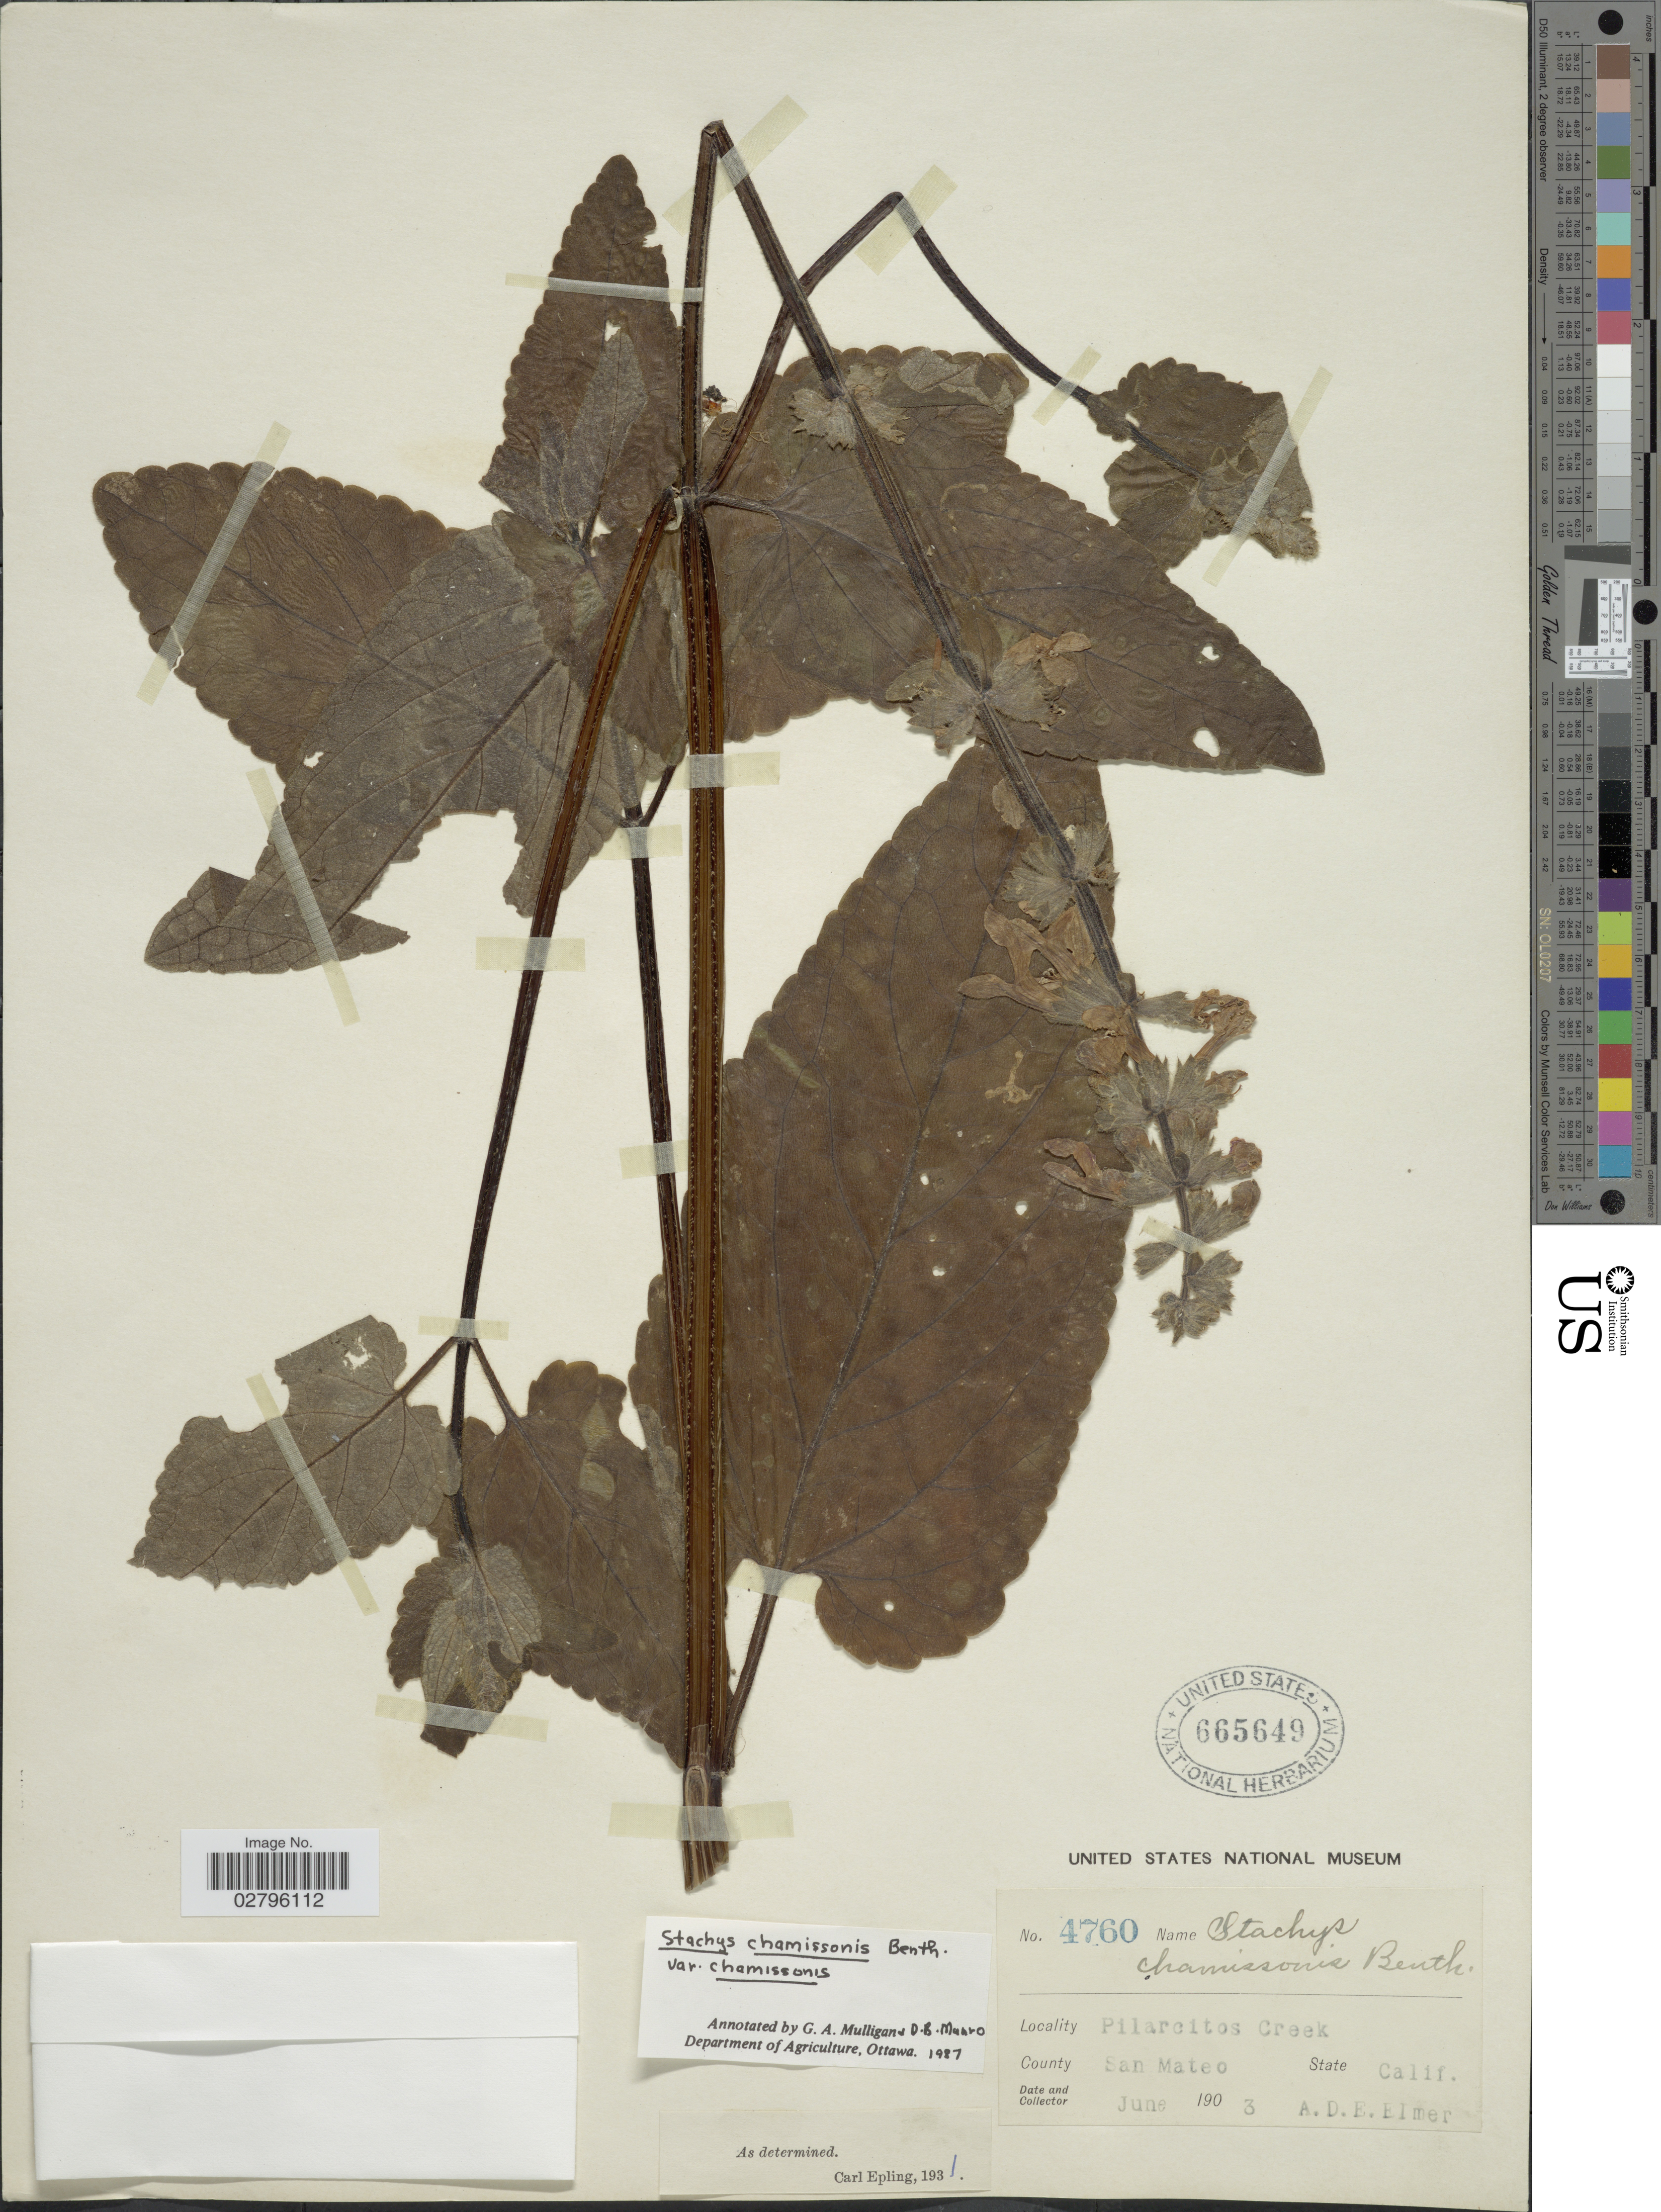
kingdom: Plantae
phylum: Tracheophyta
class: Magnoliopsida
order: Lamiales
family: Lamiaceae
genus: Stachys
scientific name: Stachys chamissonis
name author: Benth.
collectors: A. D. E. Elmer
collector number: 4760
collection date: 1903-06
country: United States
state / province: California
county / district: San Mateo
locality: Pilarcitos Creek, County San Mateo.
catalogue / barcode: US 665649